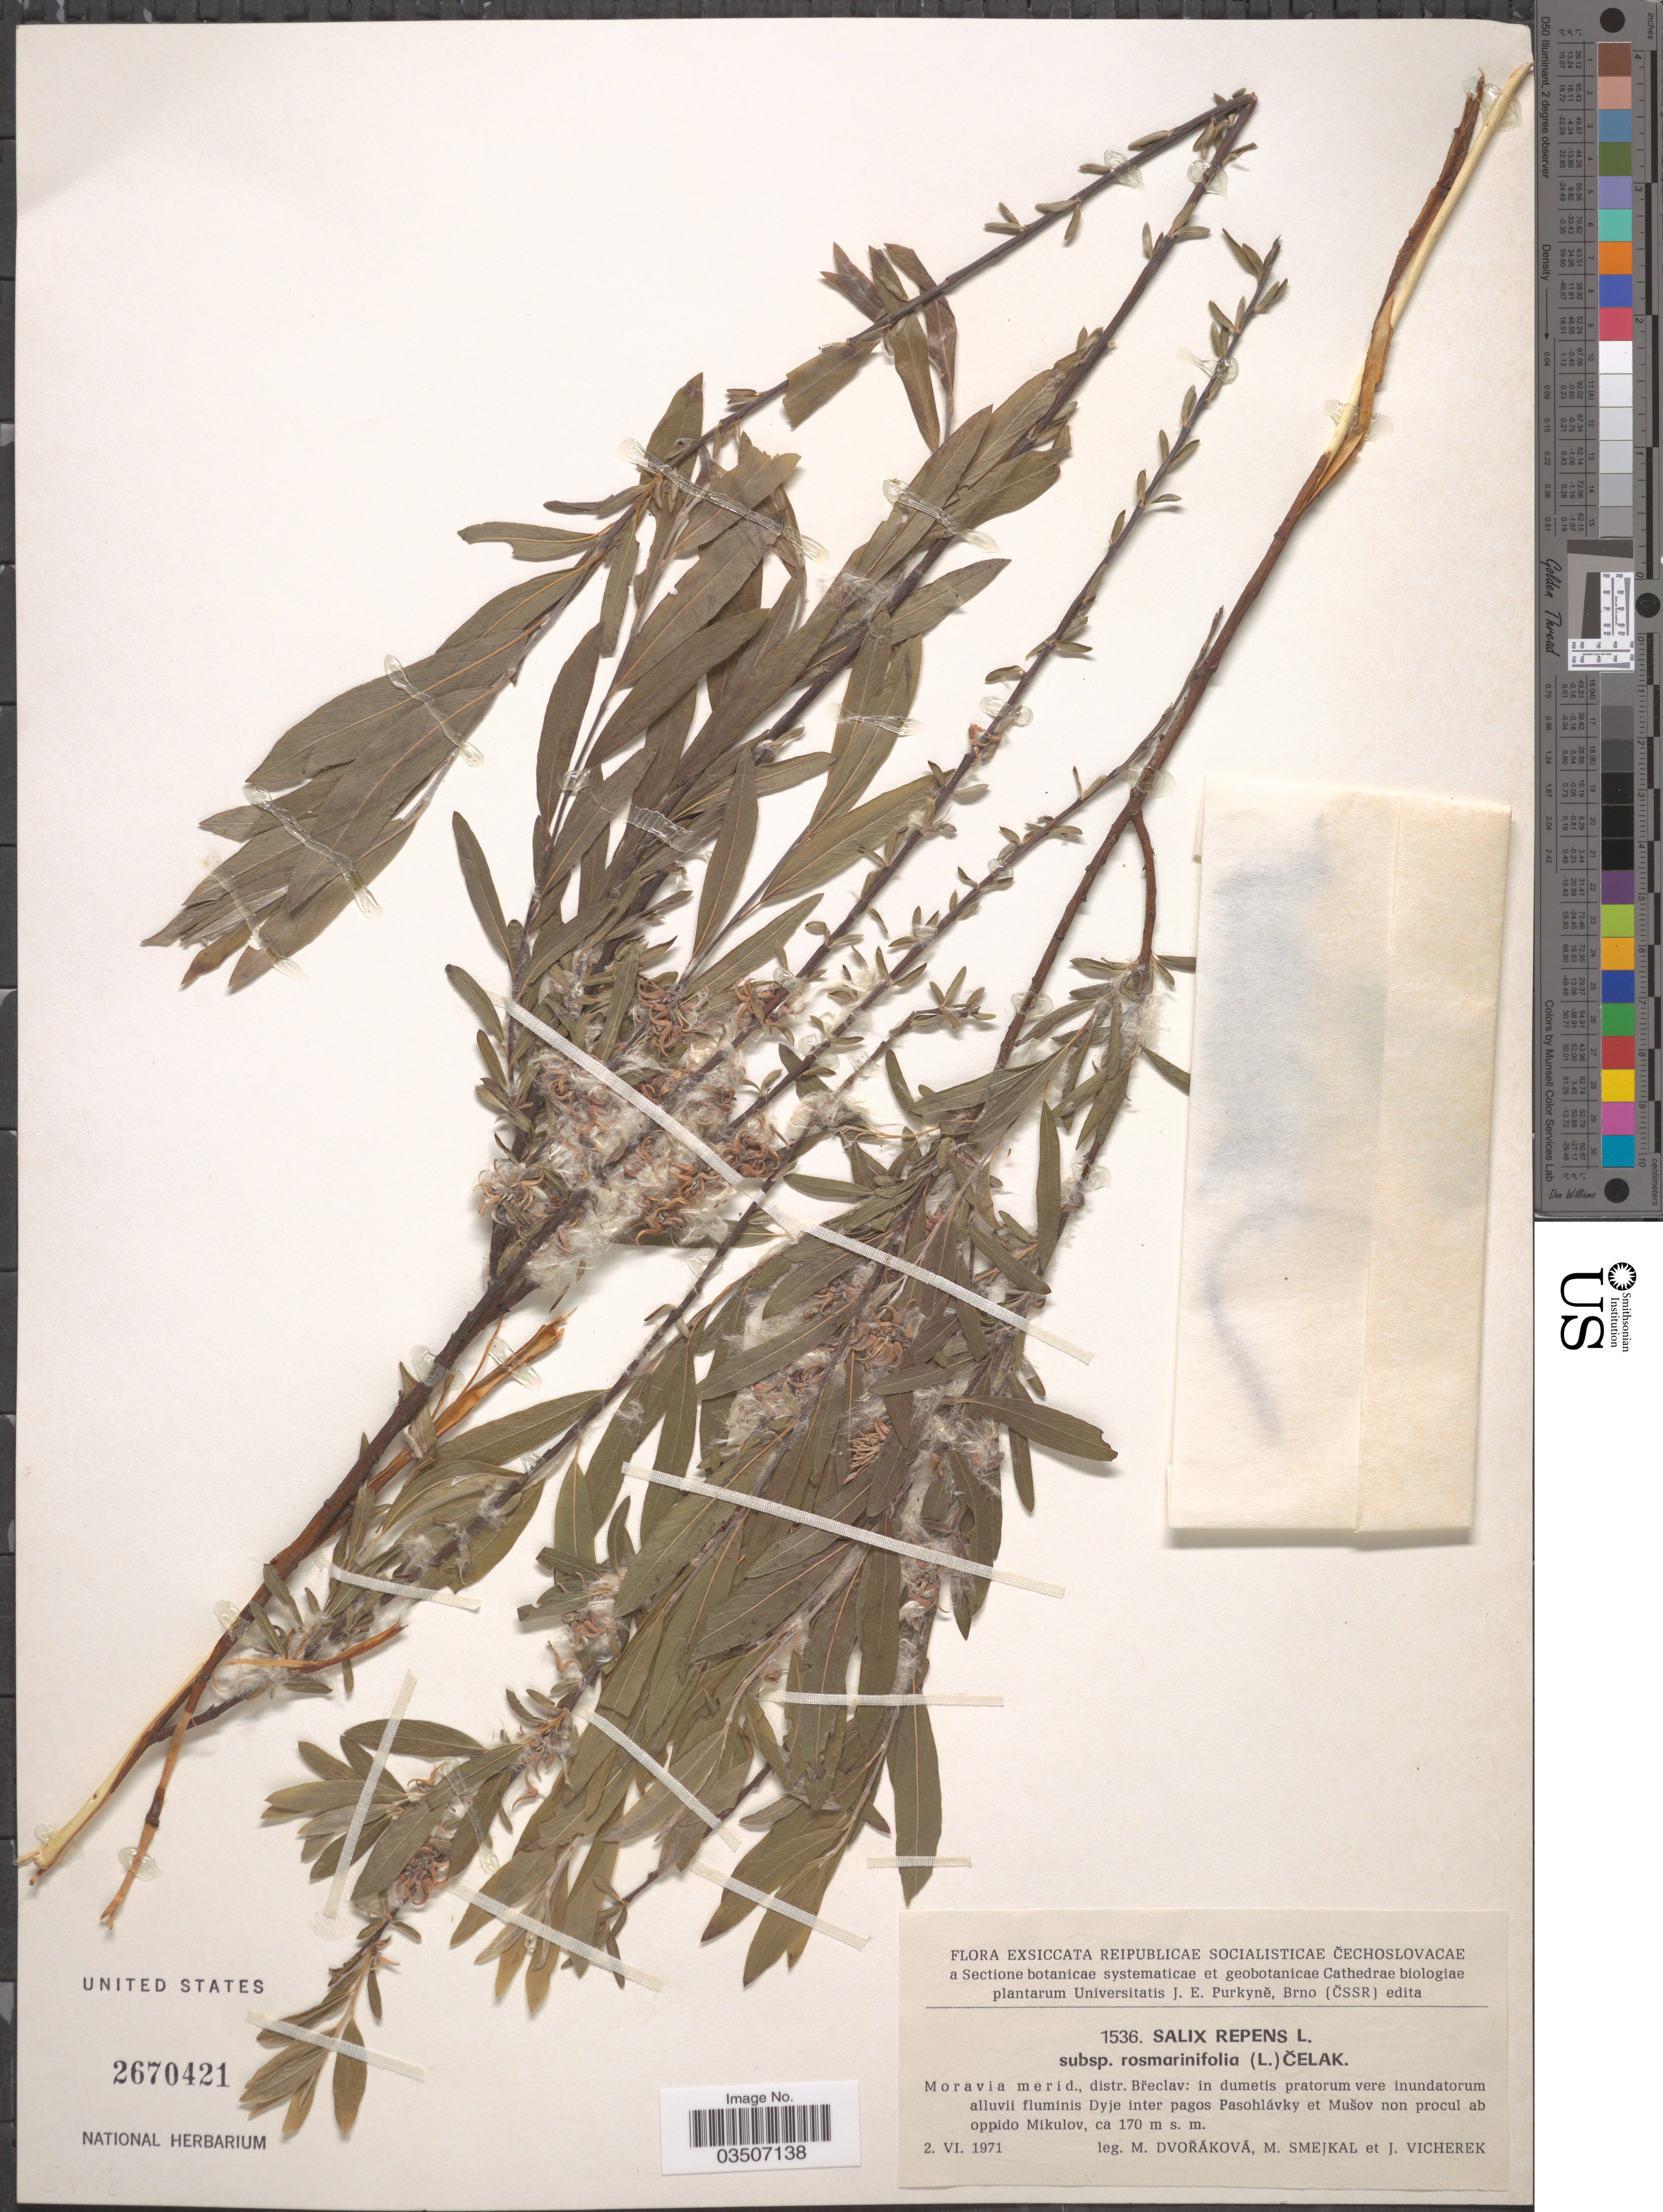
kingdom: Plantae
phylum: Tracheophyta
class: Magnoliopsida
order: Malpighiales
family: Salicaceae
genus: Salix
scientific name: Salix rosmarinifolia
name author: L.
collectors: M. Dvorakova, Smejkal, M. & Vicherek, J.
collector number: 1536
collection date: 1971-06-02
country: Czechia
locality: Moravia merid., distr. Břeclav: in dumetis pratorum vere inundatorum alluvii fluminis Dyje inter pagos Pasohlávky et Mušov non procul ab oppido Mikulov.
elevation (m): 170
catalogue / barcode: US 2670421